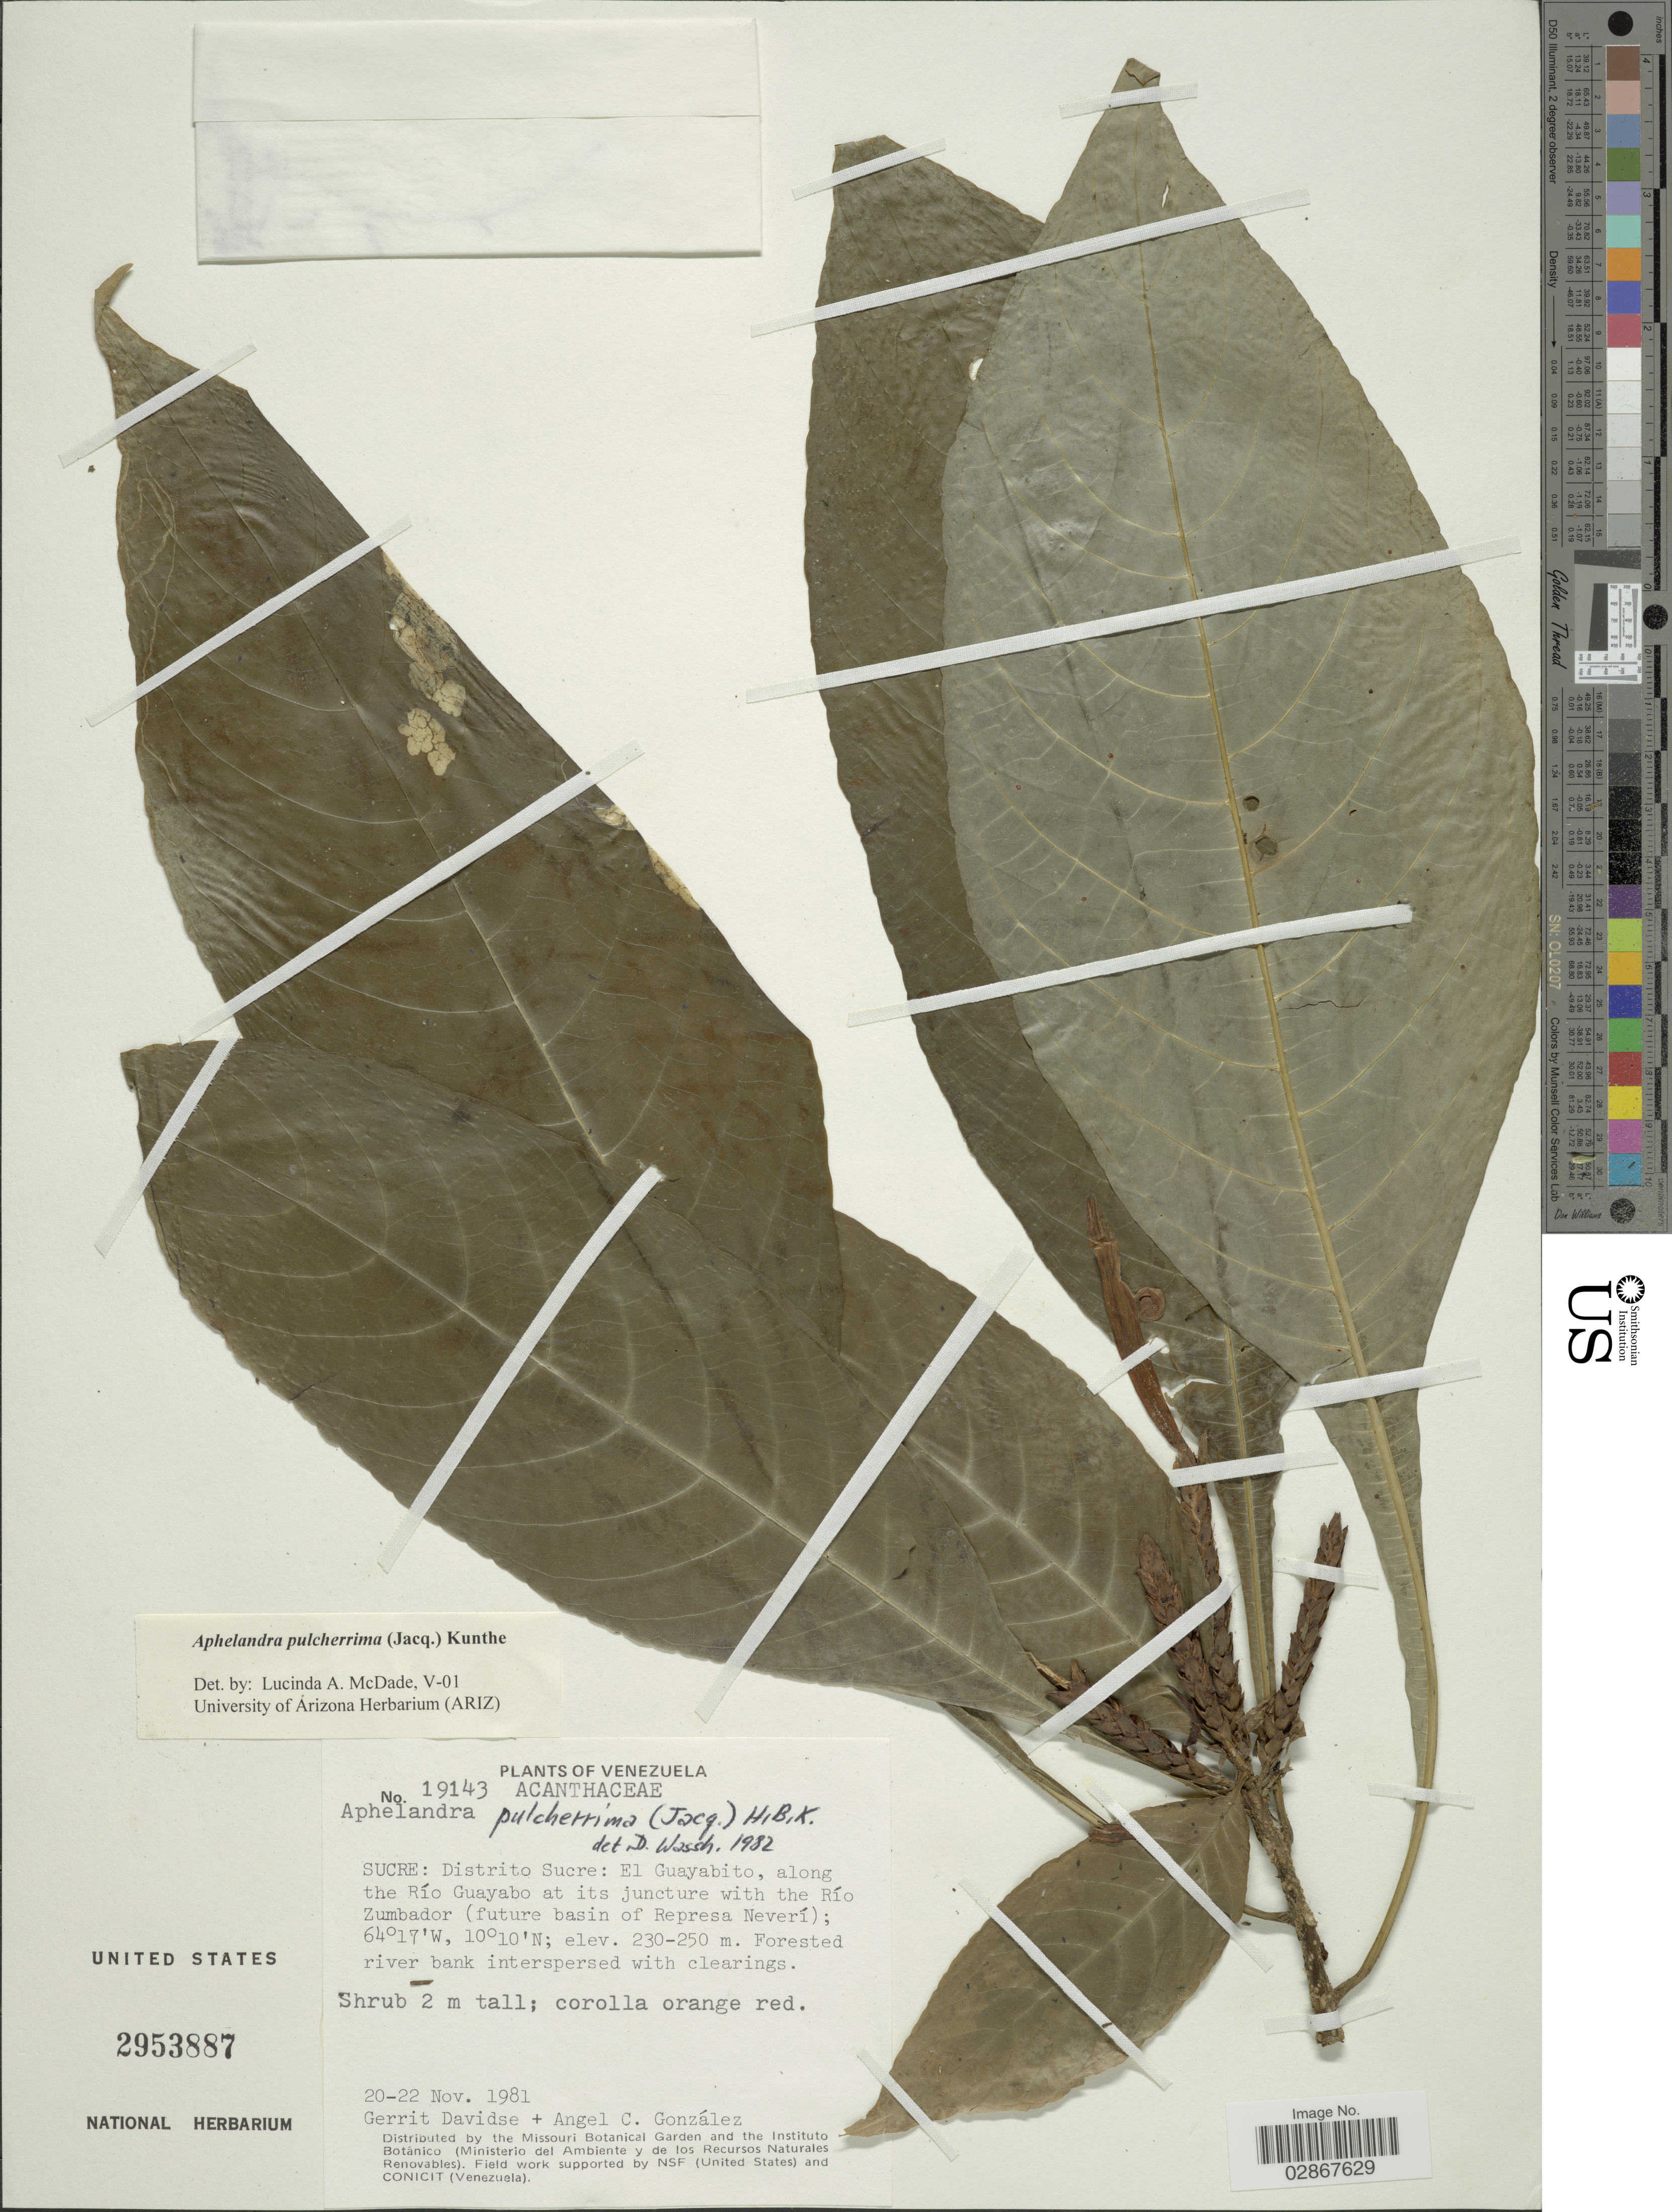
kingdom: Plantae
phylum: Tracheophyta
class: Magnoliopsida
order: Lamiales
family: Acanthaceae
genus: Aphelandra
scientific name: Aphelandra pulcherrima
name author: (Jacq.) Kunth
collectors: G. Davidse & A. C. González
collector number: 19143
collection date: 1981-11-20/1981-11-22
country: Venezuela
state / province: Sucre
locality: Distrito Sucre: El Guayabito, along the Río Guayabo at its juncture with the Río Zumbador (future basin of Represa Neverí).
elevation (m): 230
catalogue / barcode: US 2953887